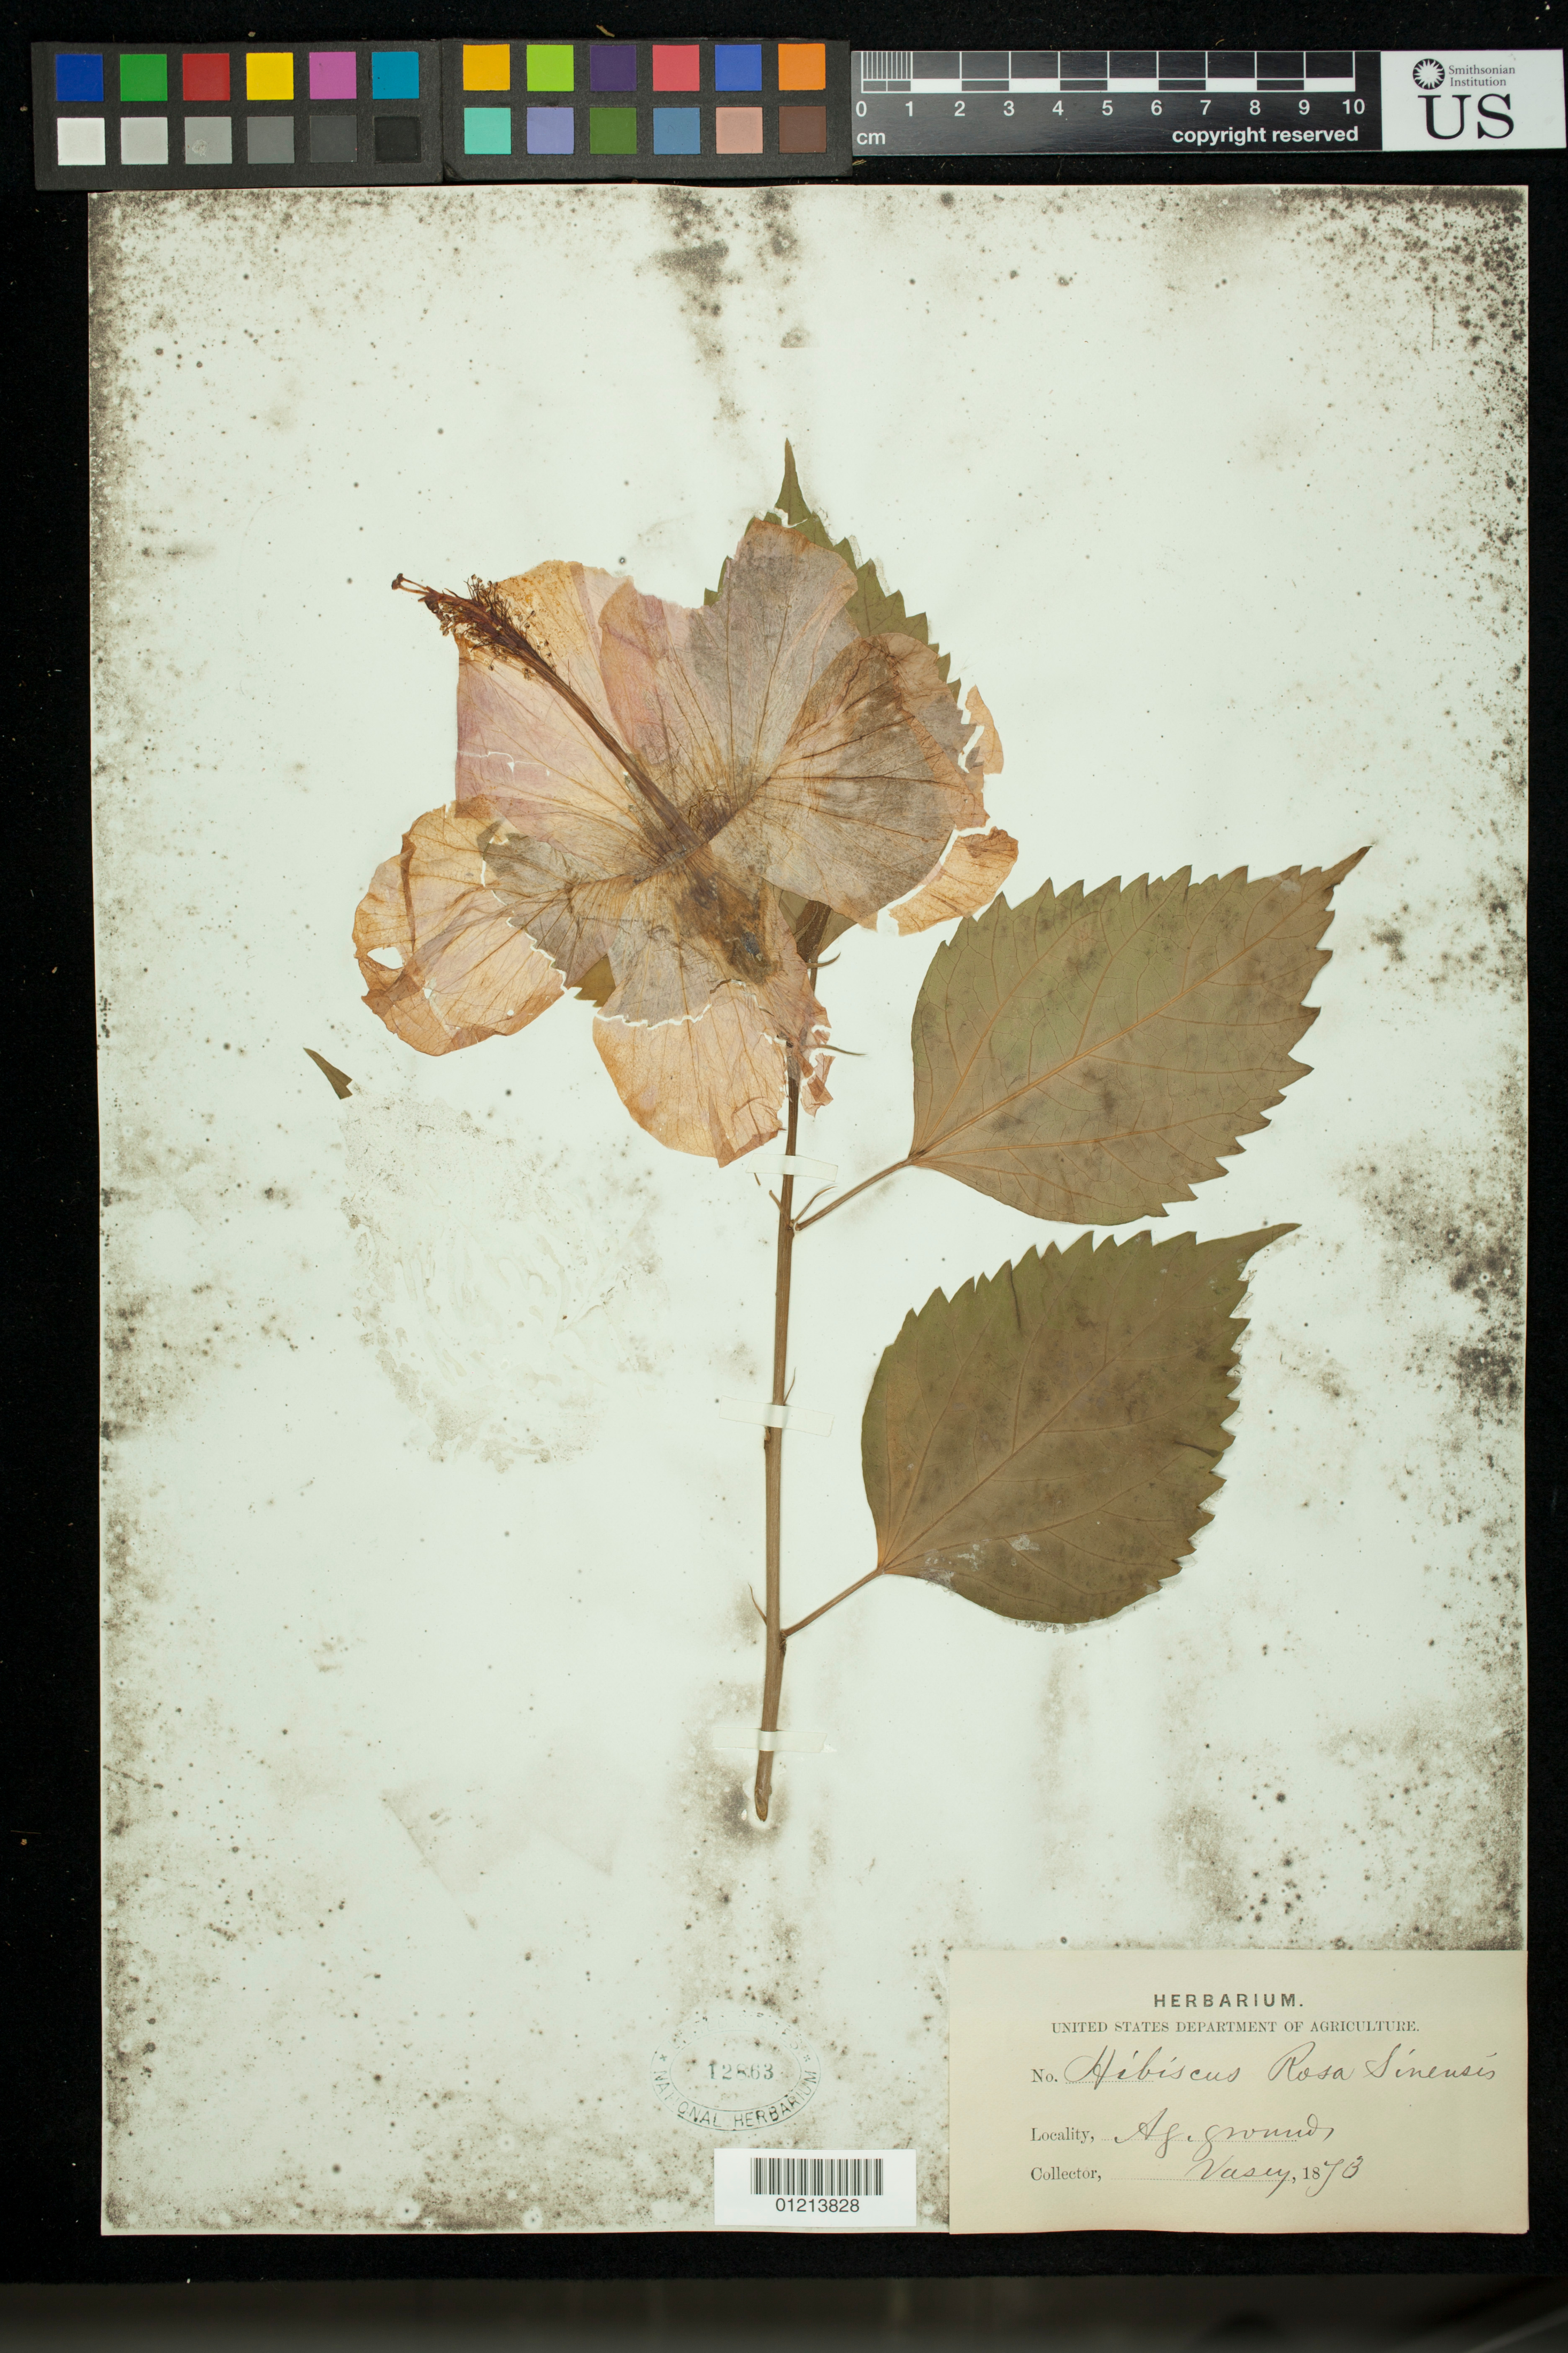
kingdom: Plantae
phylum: Tracheophyta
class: Magnoliopsida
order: Malvales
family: Malvaceae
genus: Hibiscus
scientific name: Hibiscus radiatus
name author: Cav.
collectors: G. Vasey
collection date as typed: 1873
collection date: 1873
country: United States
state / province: District of Columbia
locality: Ag. grounds.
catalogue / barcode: US 12863